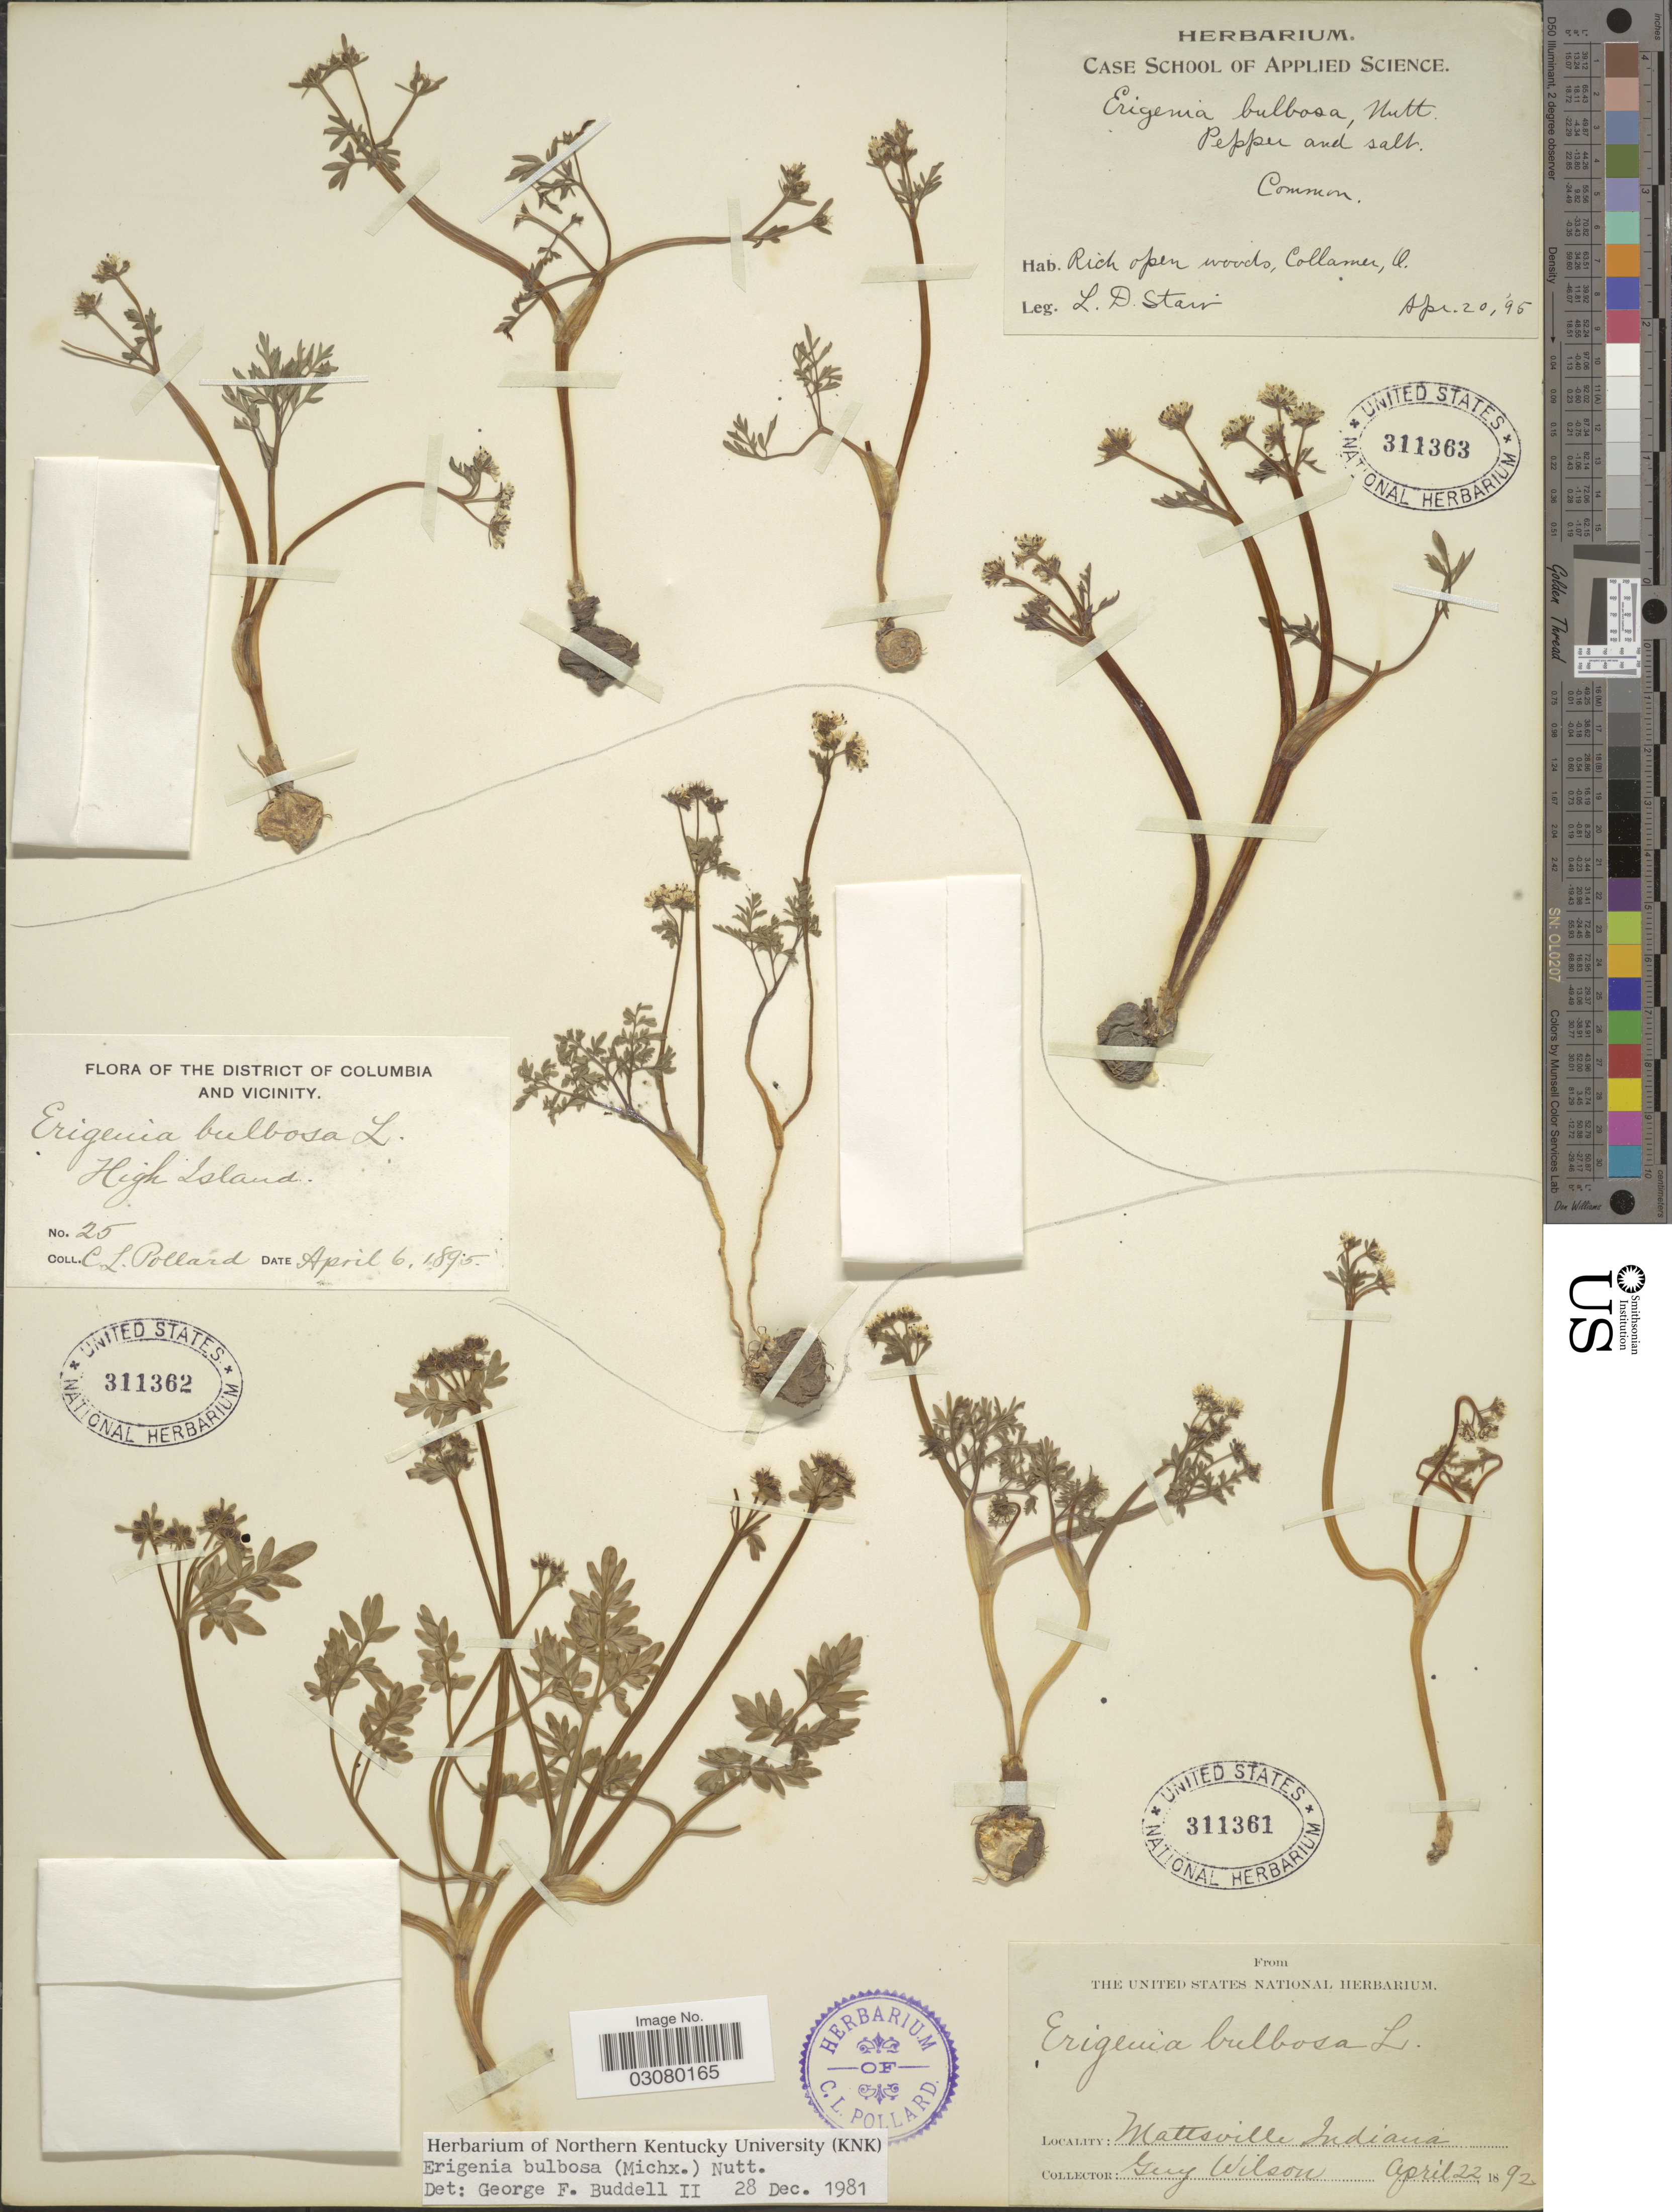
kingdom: Plantae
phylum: Tracheophyta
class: Magnoliopsida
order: Apiales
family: Apiaceae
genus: Erigenia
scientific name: Erigenia bulbosa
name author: (Michx.) Nutt.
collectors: L. Stair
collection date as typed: Transcribed d/m/y: 20/4/95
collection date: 1895-04-20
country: United States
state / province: Ohio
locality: Collamer.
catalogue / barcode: US 311363-3